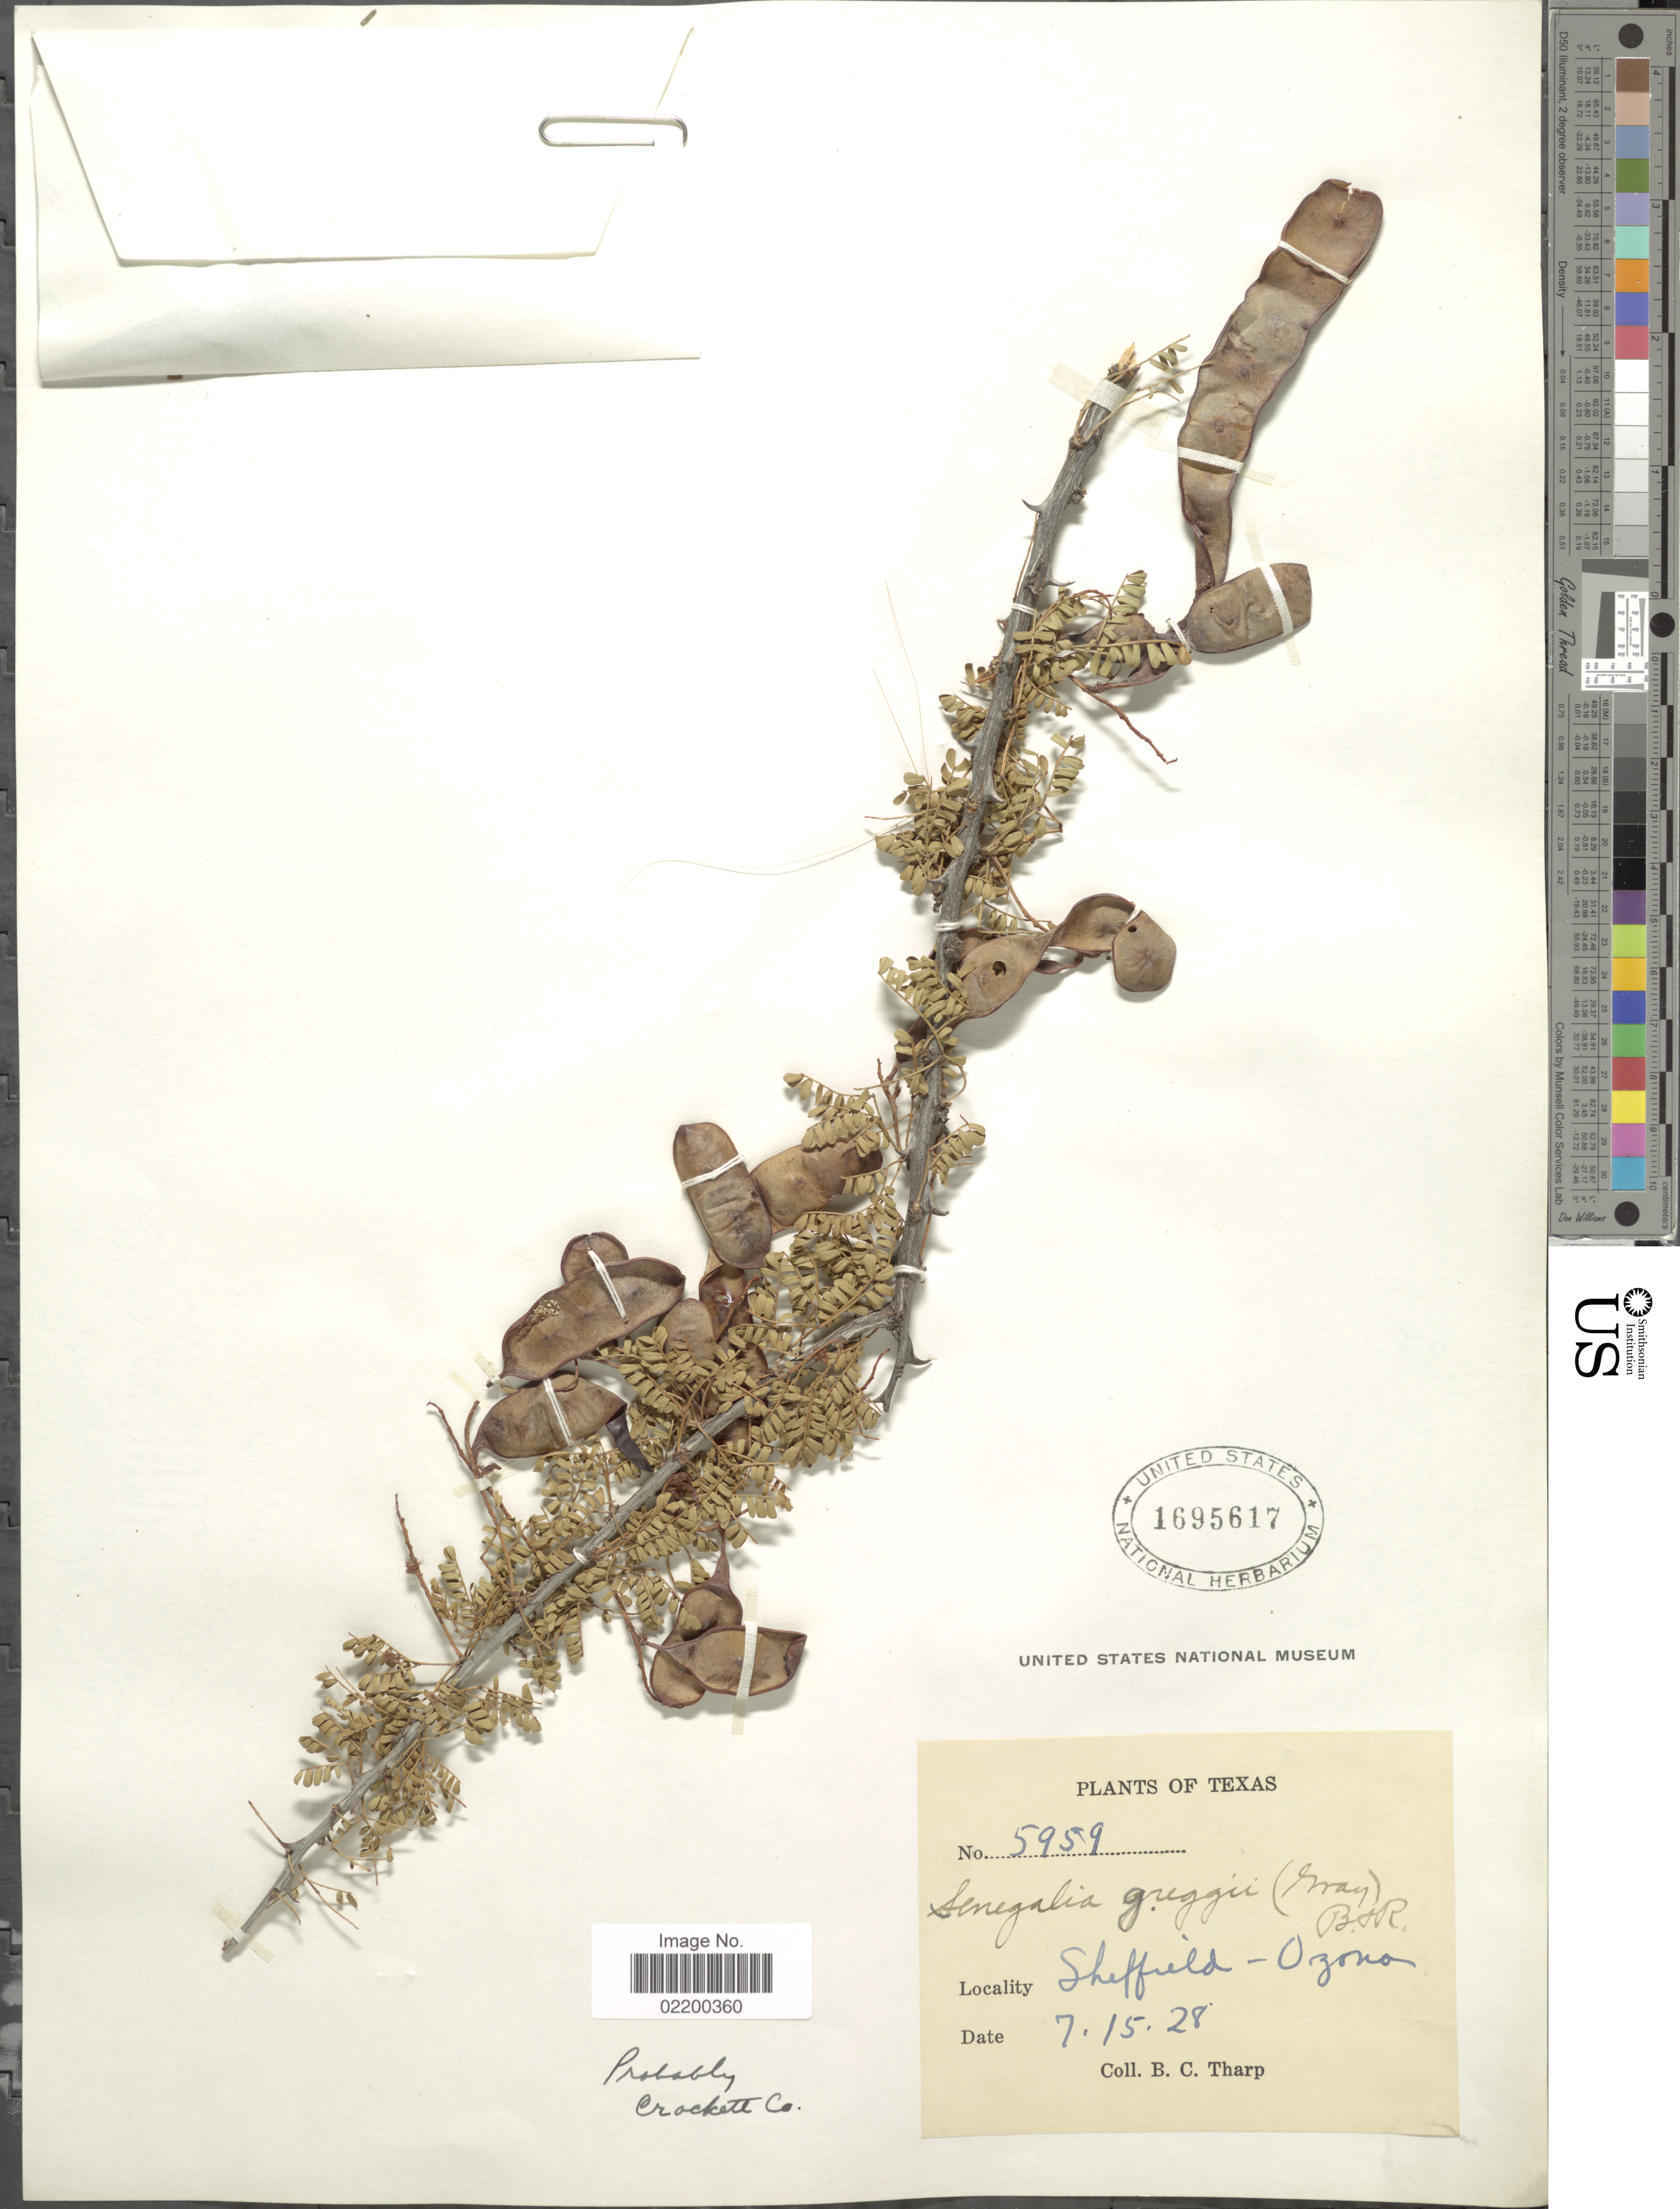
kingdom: Plantae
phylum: Tracheophyta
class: Magnoliopsida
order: Fabales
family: Fabaceae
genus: Senegalia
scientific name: Senegalia greggii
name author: (A. Gray) Britton & Rose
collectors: B. C. Tharp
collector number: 5959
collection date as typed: Transcribed d/m/y: 15/7/28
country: United States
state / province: Texas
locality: Sheffield-Ozono, Probably Crockett Co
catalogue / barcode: US 1695617